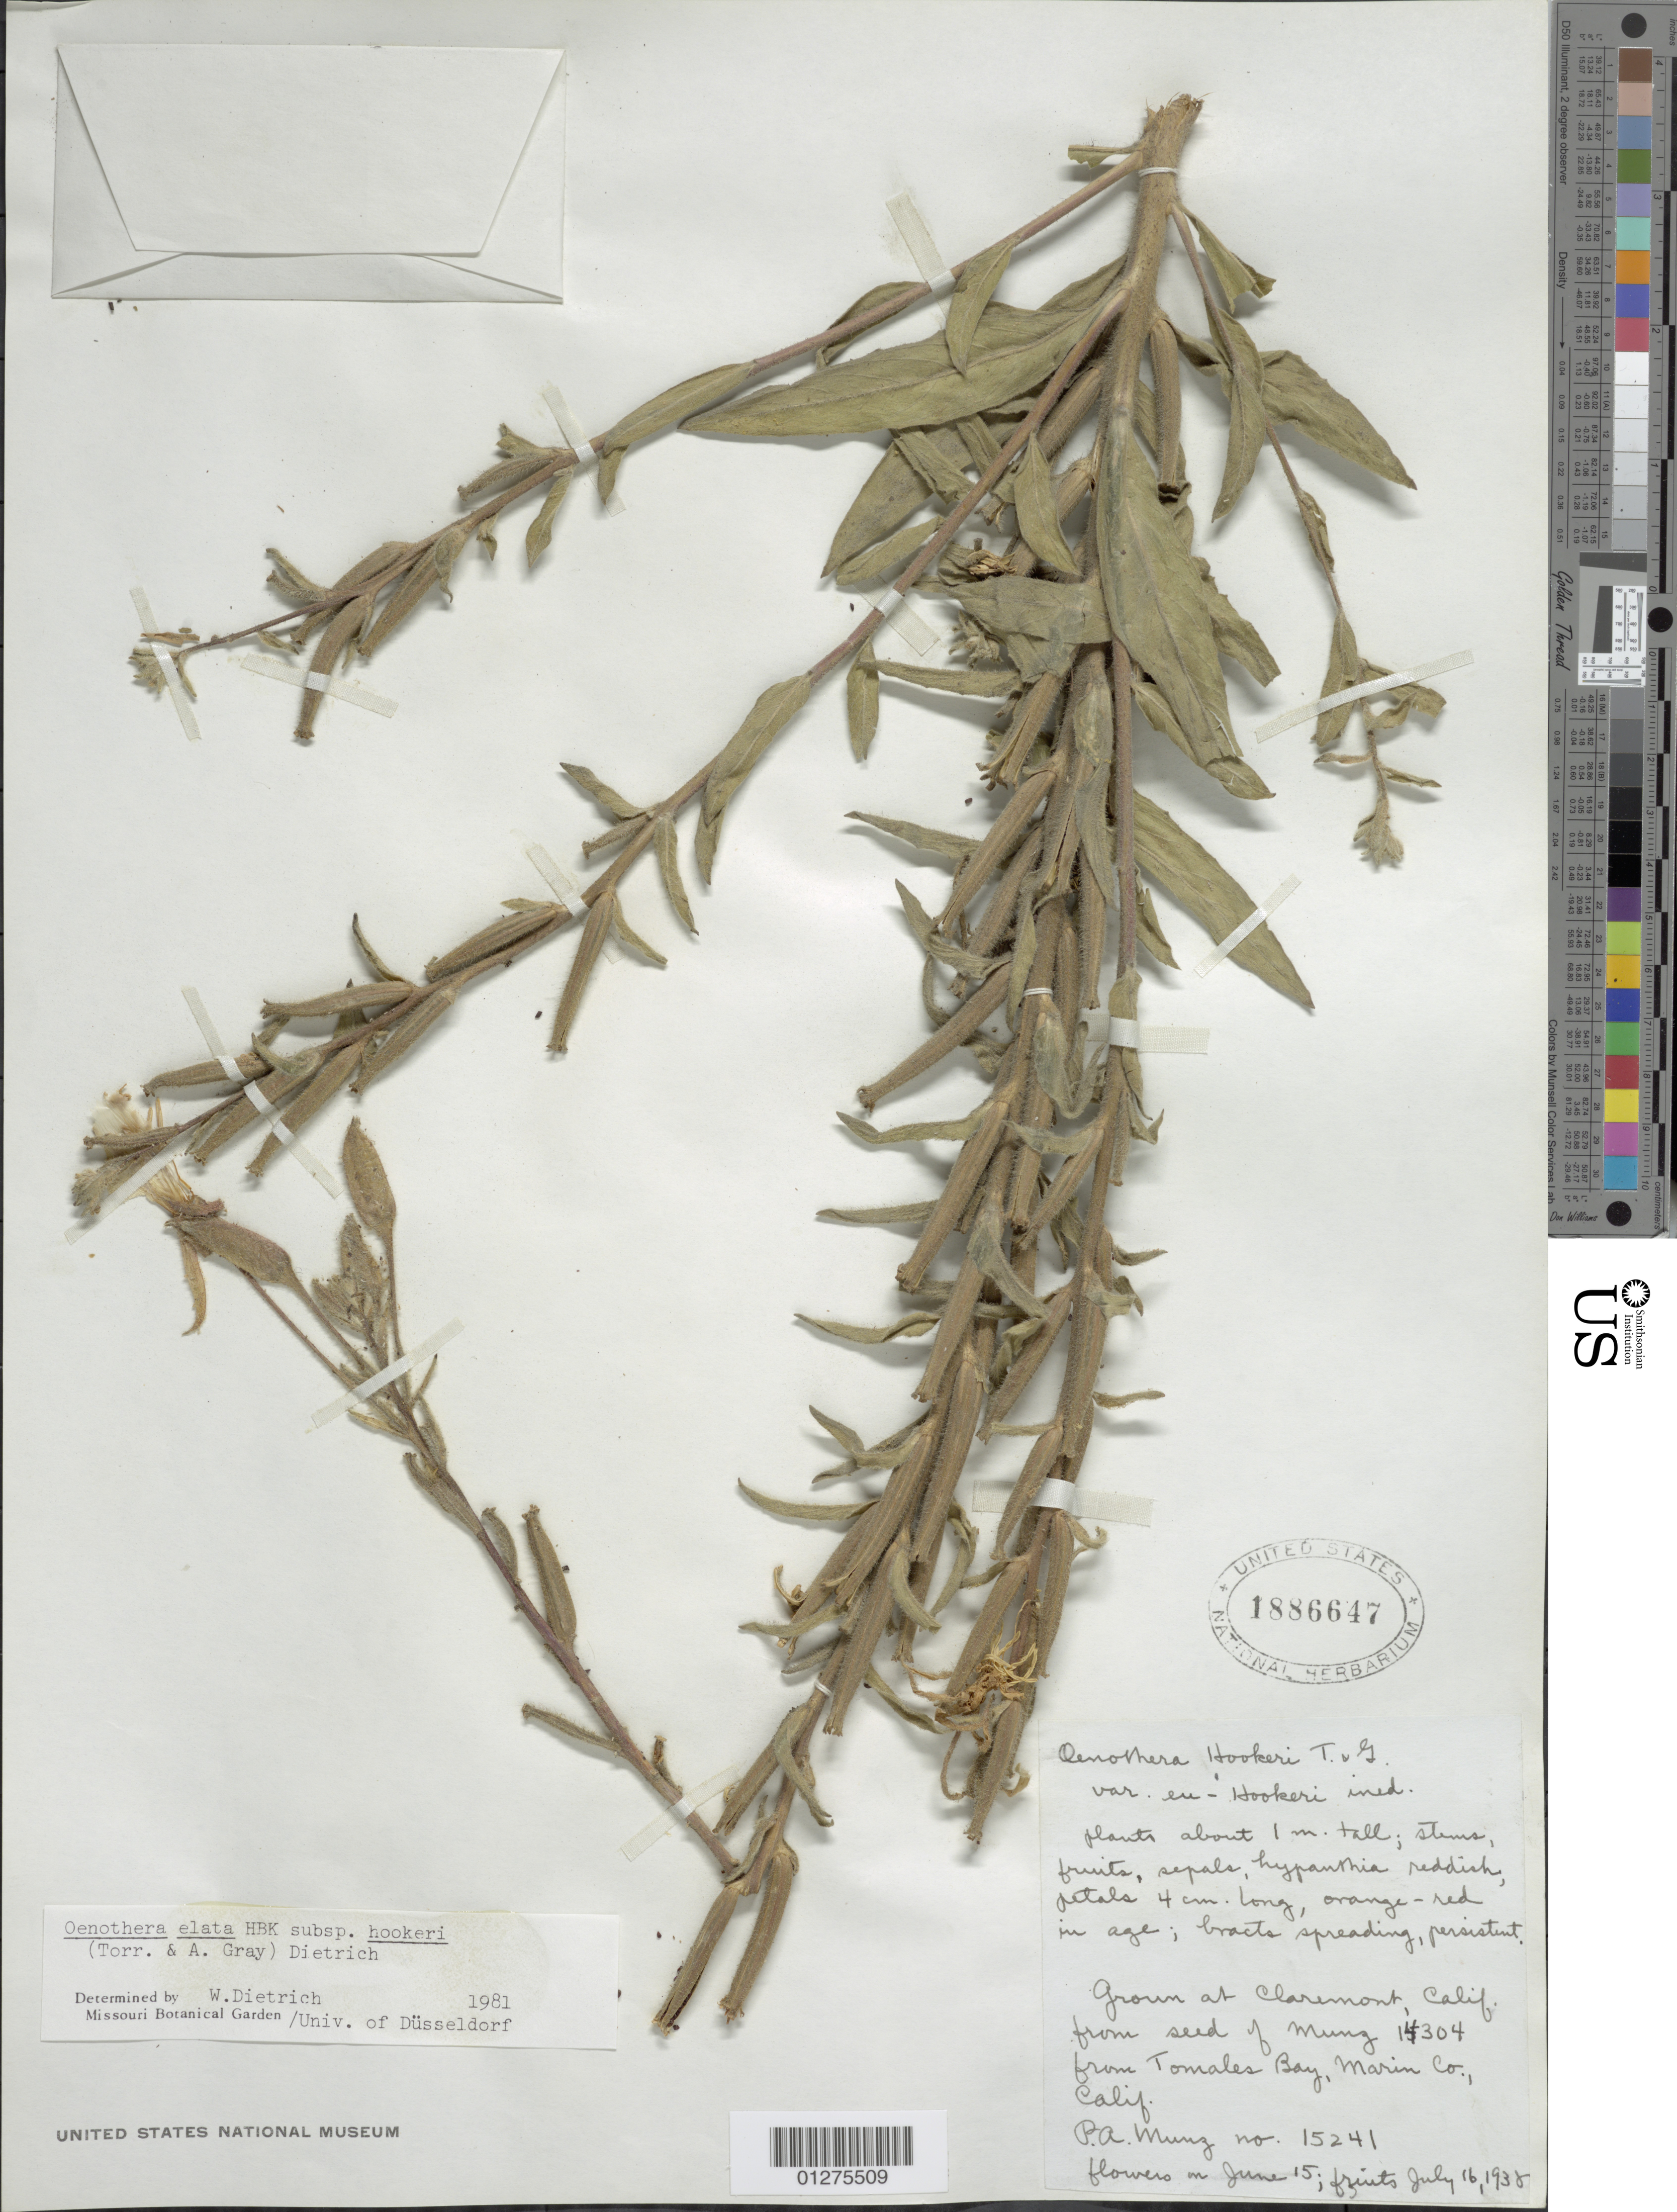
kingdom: Plantae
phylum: Tracheophyta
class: Magnoliopsida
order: Myrtales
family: Onagraceae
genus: Oenothera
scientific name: Oenothera elata subsp. hookeri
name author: (Torr. & A. Gray) W. Dietr. & W.L. Wagner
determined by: Dietrich, W.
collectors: P. A. Munz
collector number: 15241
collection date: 1938-06-15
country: United States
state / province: California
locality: Claremont.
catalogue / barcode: US 1886647